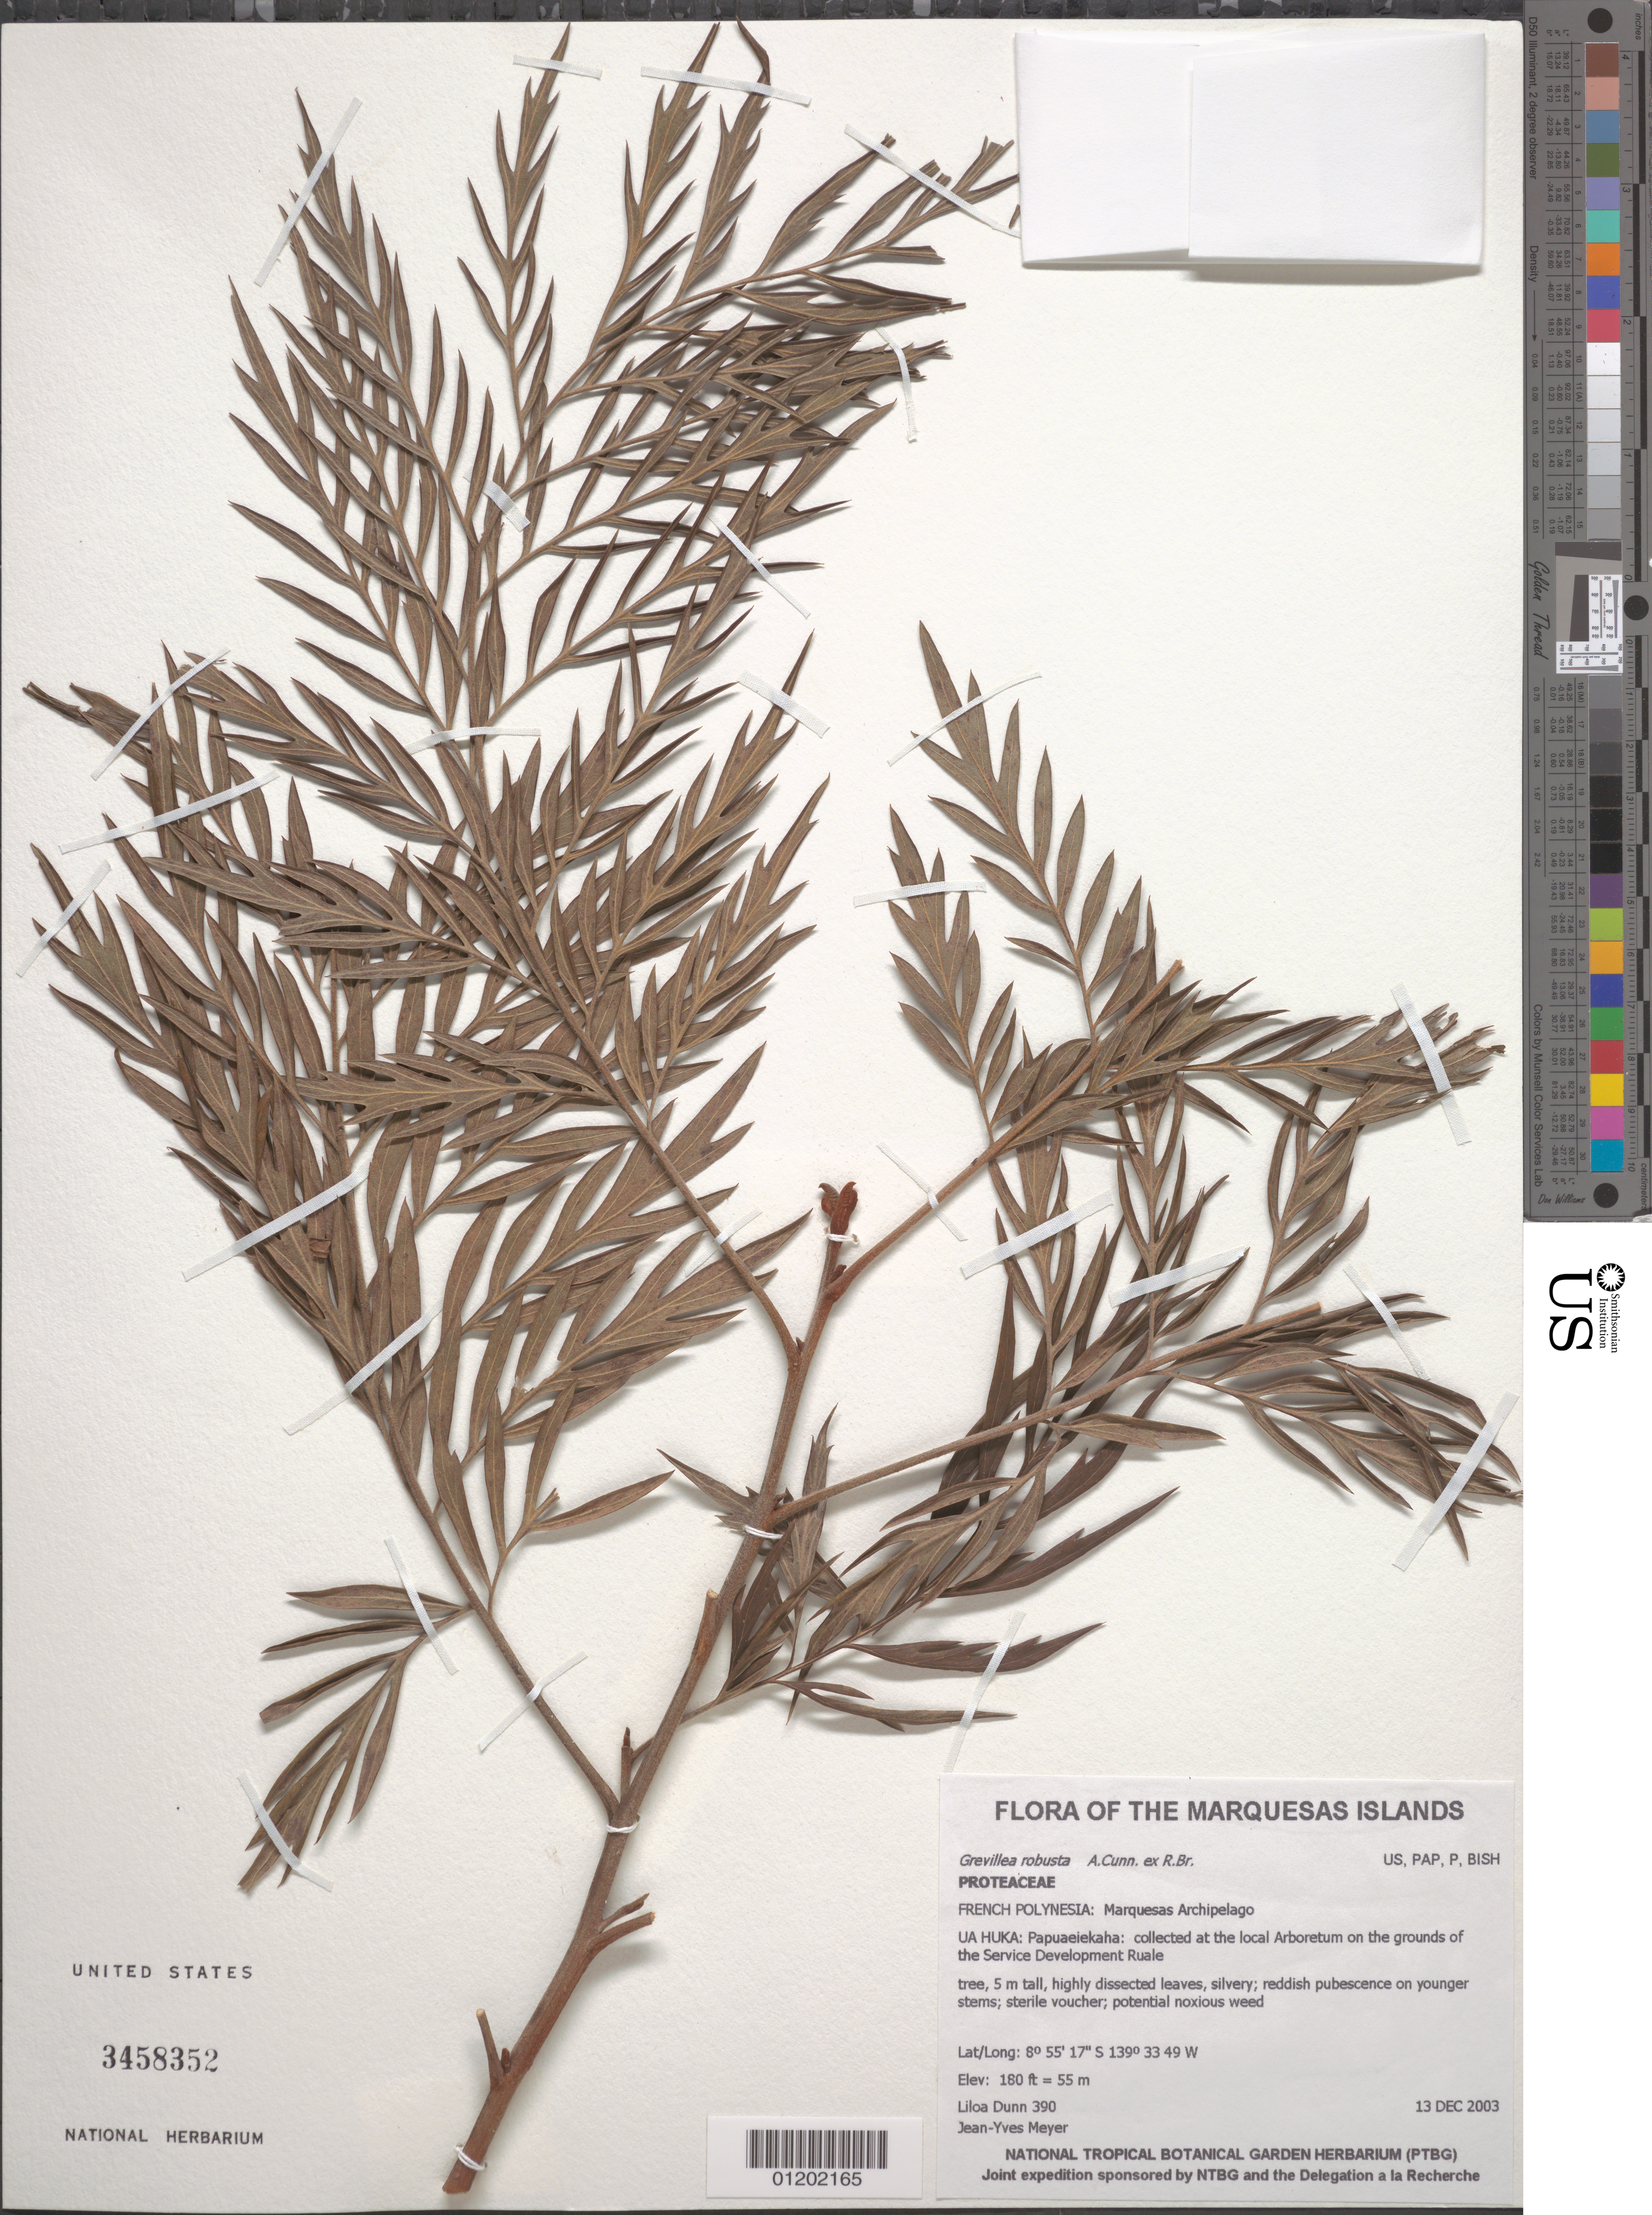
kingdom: Plantae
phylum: Tracheophyta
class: Magnoliopsida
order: Proteales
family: Proteaceae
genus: Grevillea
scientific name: Grevillea robusta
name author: A. Cunn.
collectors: L. Dunn & J.-Y. Meyer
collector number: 390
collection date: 2003-12-13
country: French Polynesia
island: Ua Huka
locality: Papuaeiekaha: collected at the local Arboretum on the grounds of the Service Development Ruale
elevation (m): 55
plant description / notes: Potential noxious weed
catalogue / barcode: US 3458352